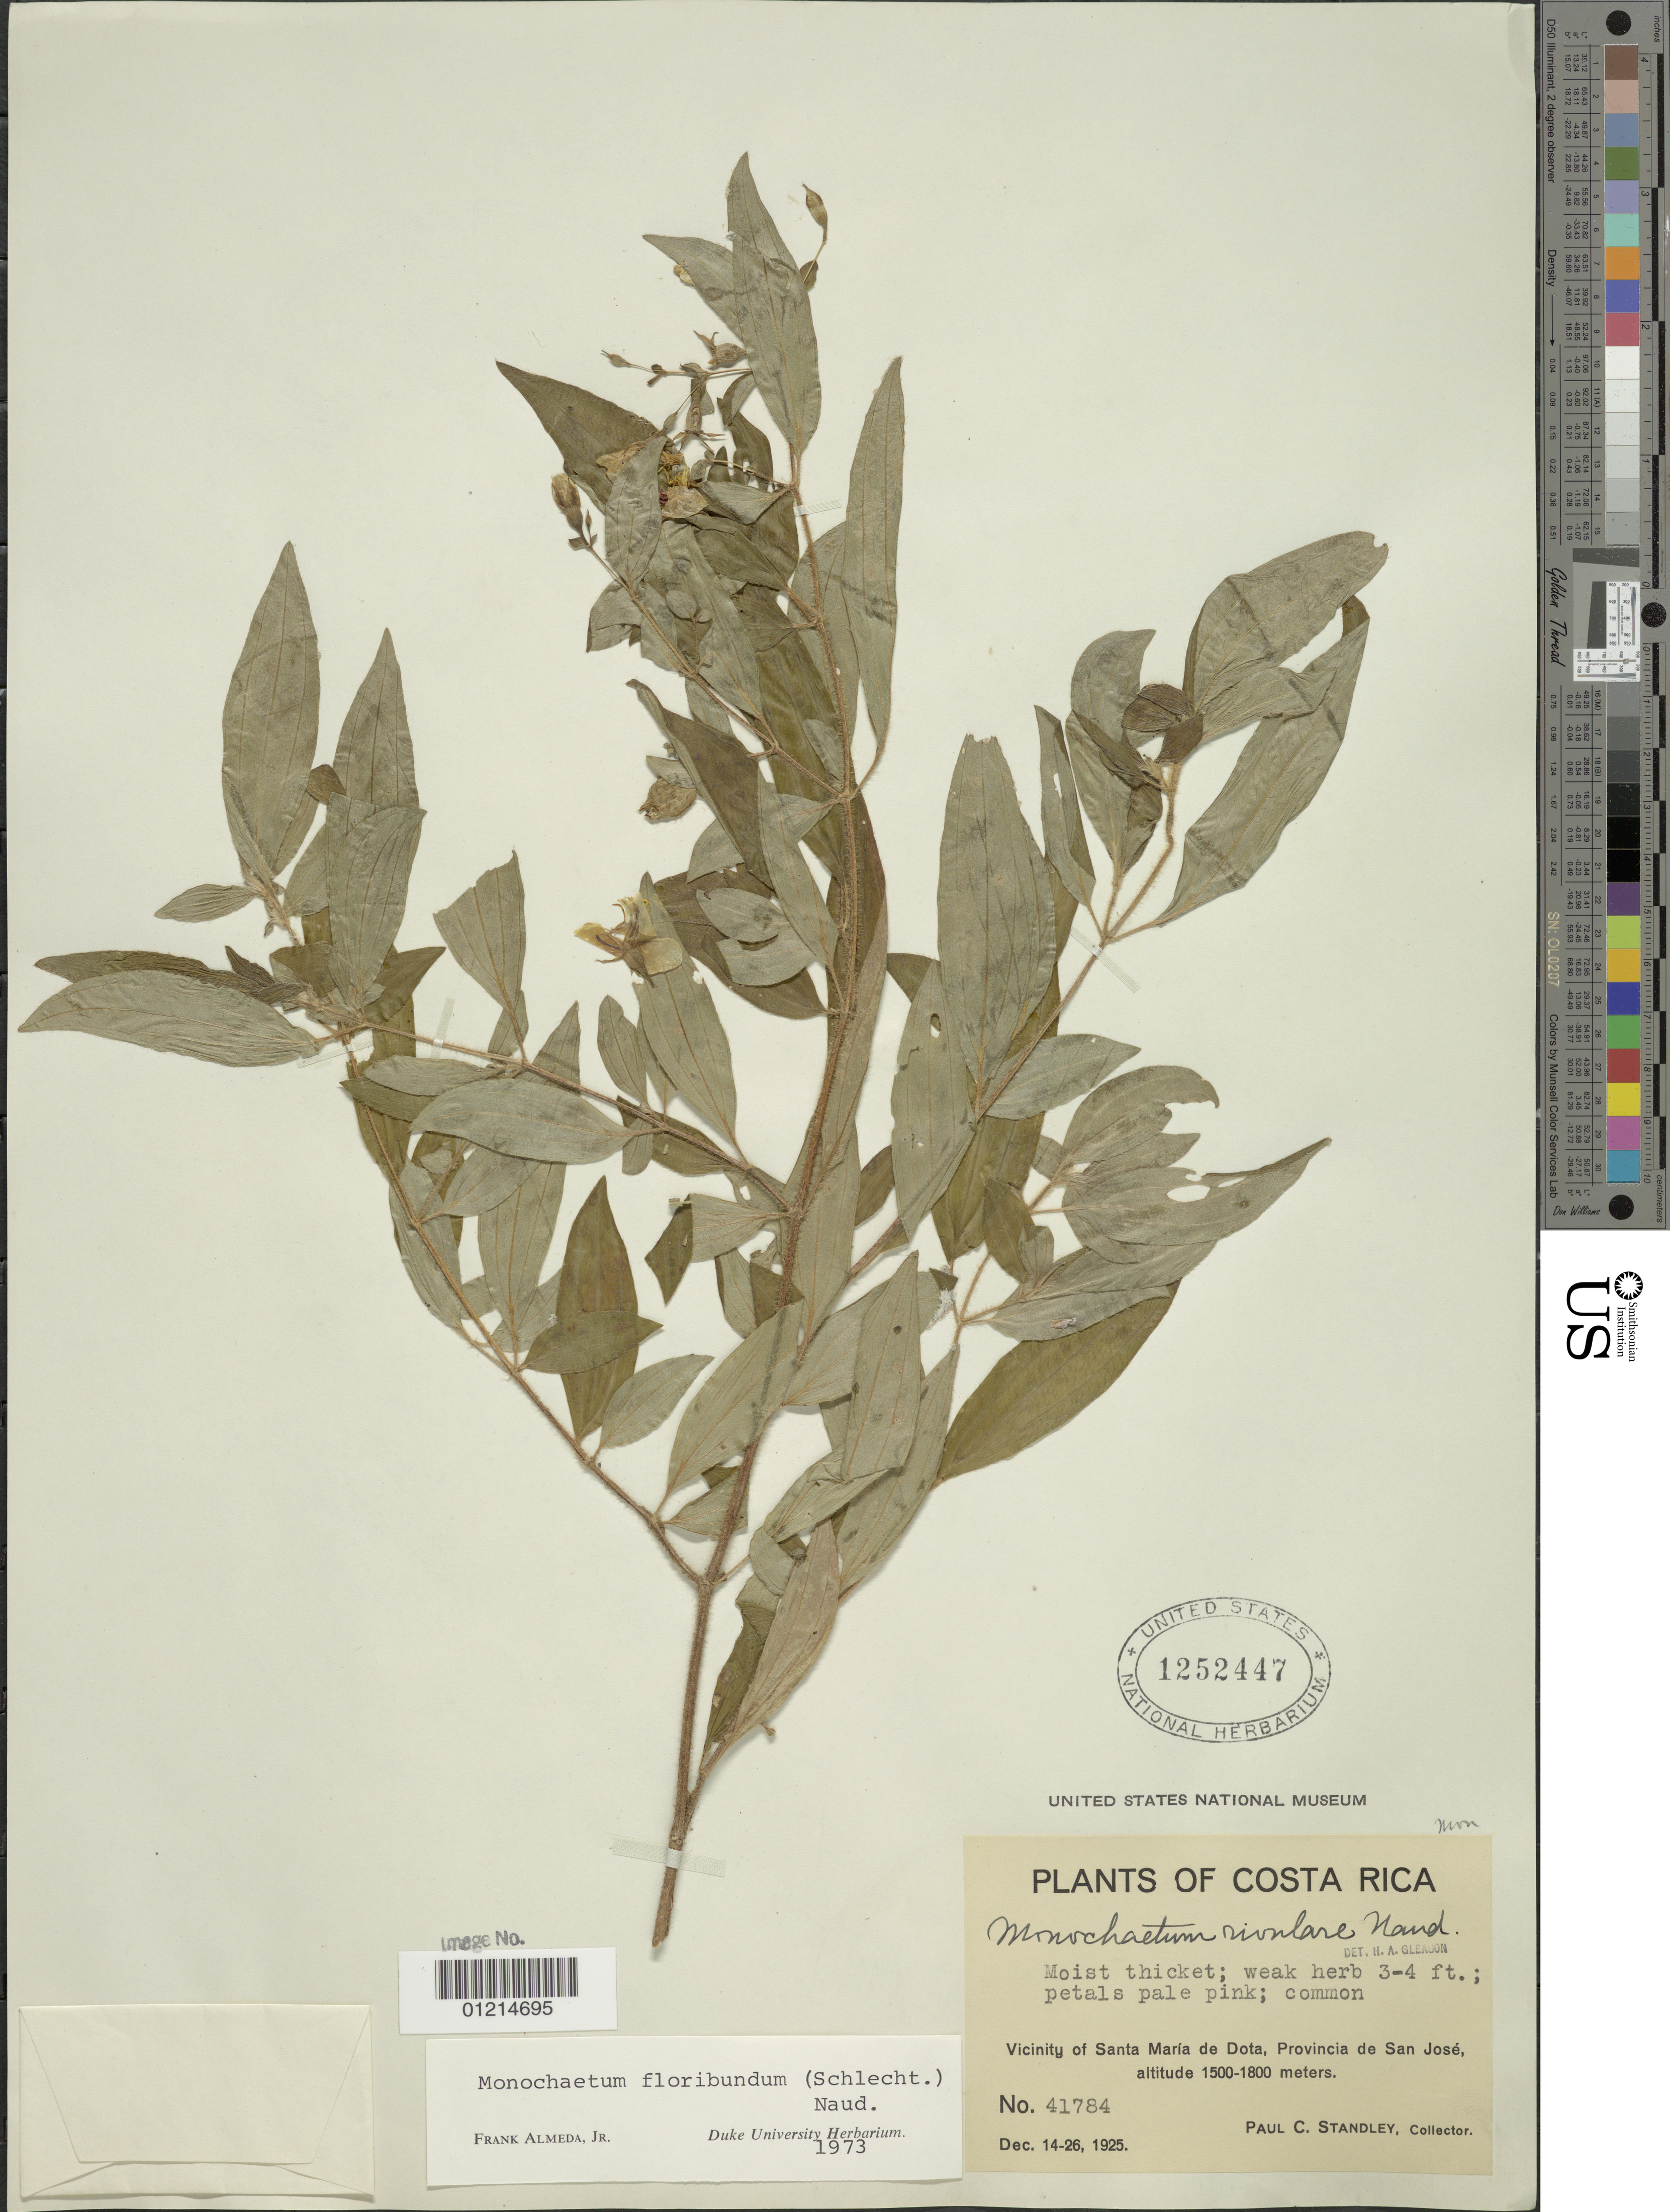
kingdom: Plantae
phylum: Tracheophyta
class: Magnoliopsida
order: Myrtales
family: Melastomataceae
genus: Monochaetum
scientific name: Monochaetum floribundum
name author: (Schltdl.) Naudin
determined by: Almeda, F.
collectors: P. C. Standley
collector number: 41784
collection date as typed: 14-26 Dec 1925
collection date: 1925-12-14/1925-12-26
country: Costa Rica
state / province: San José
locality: Vicinity of Santa Maria de Dota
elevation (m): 1500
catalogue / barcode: US 1252447